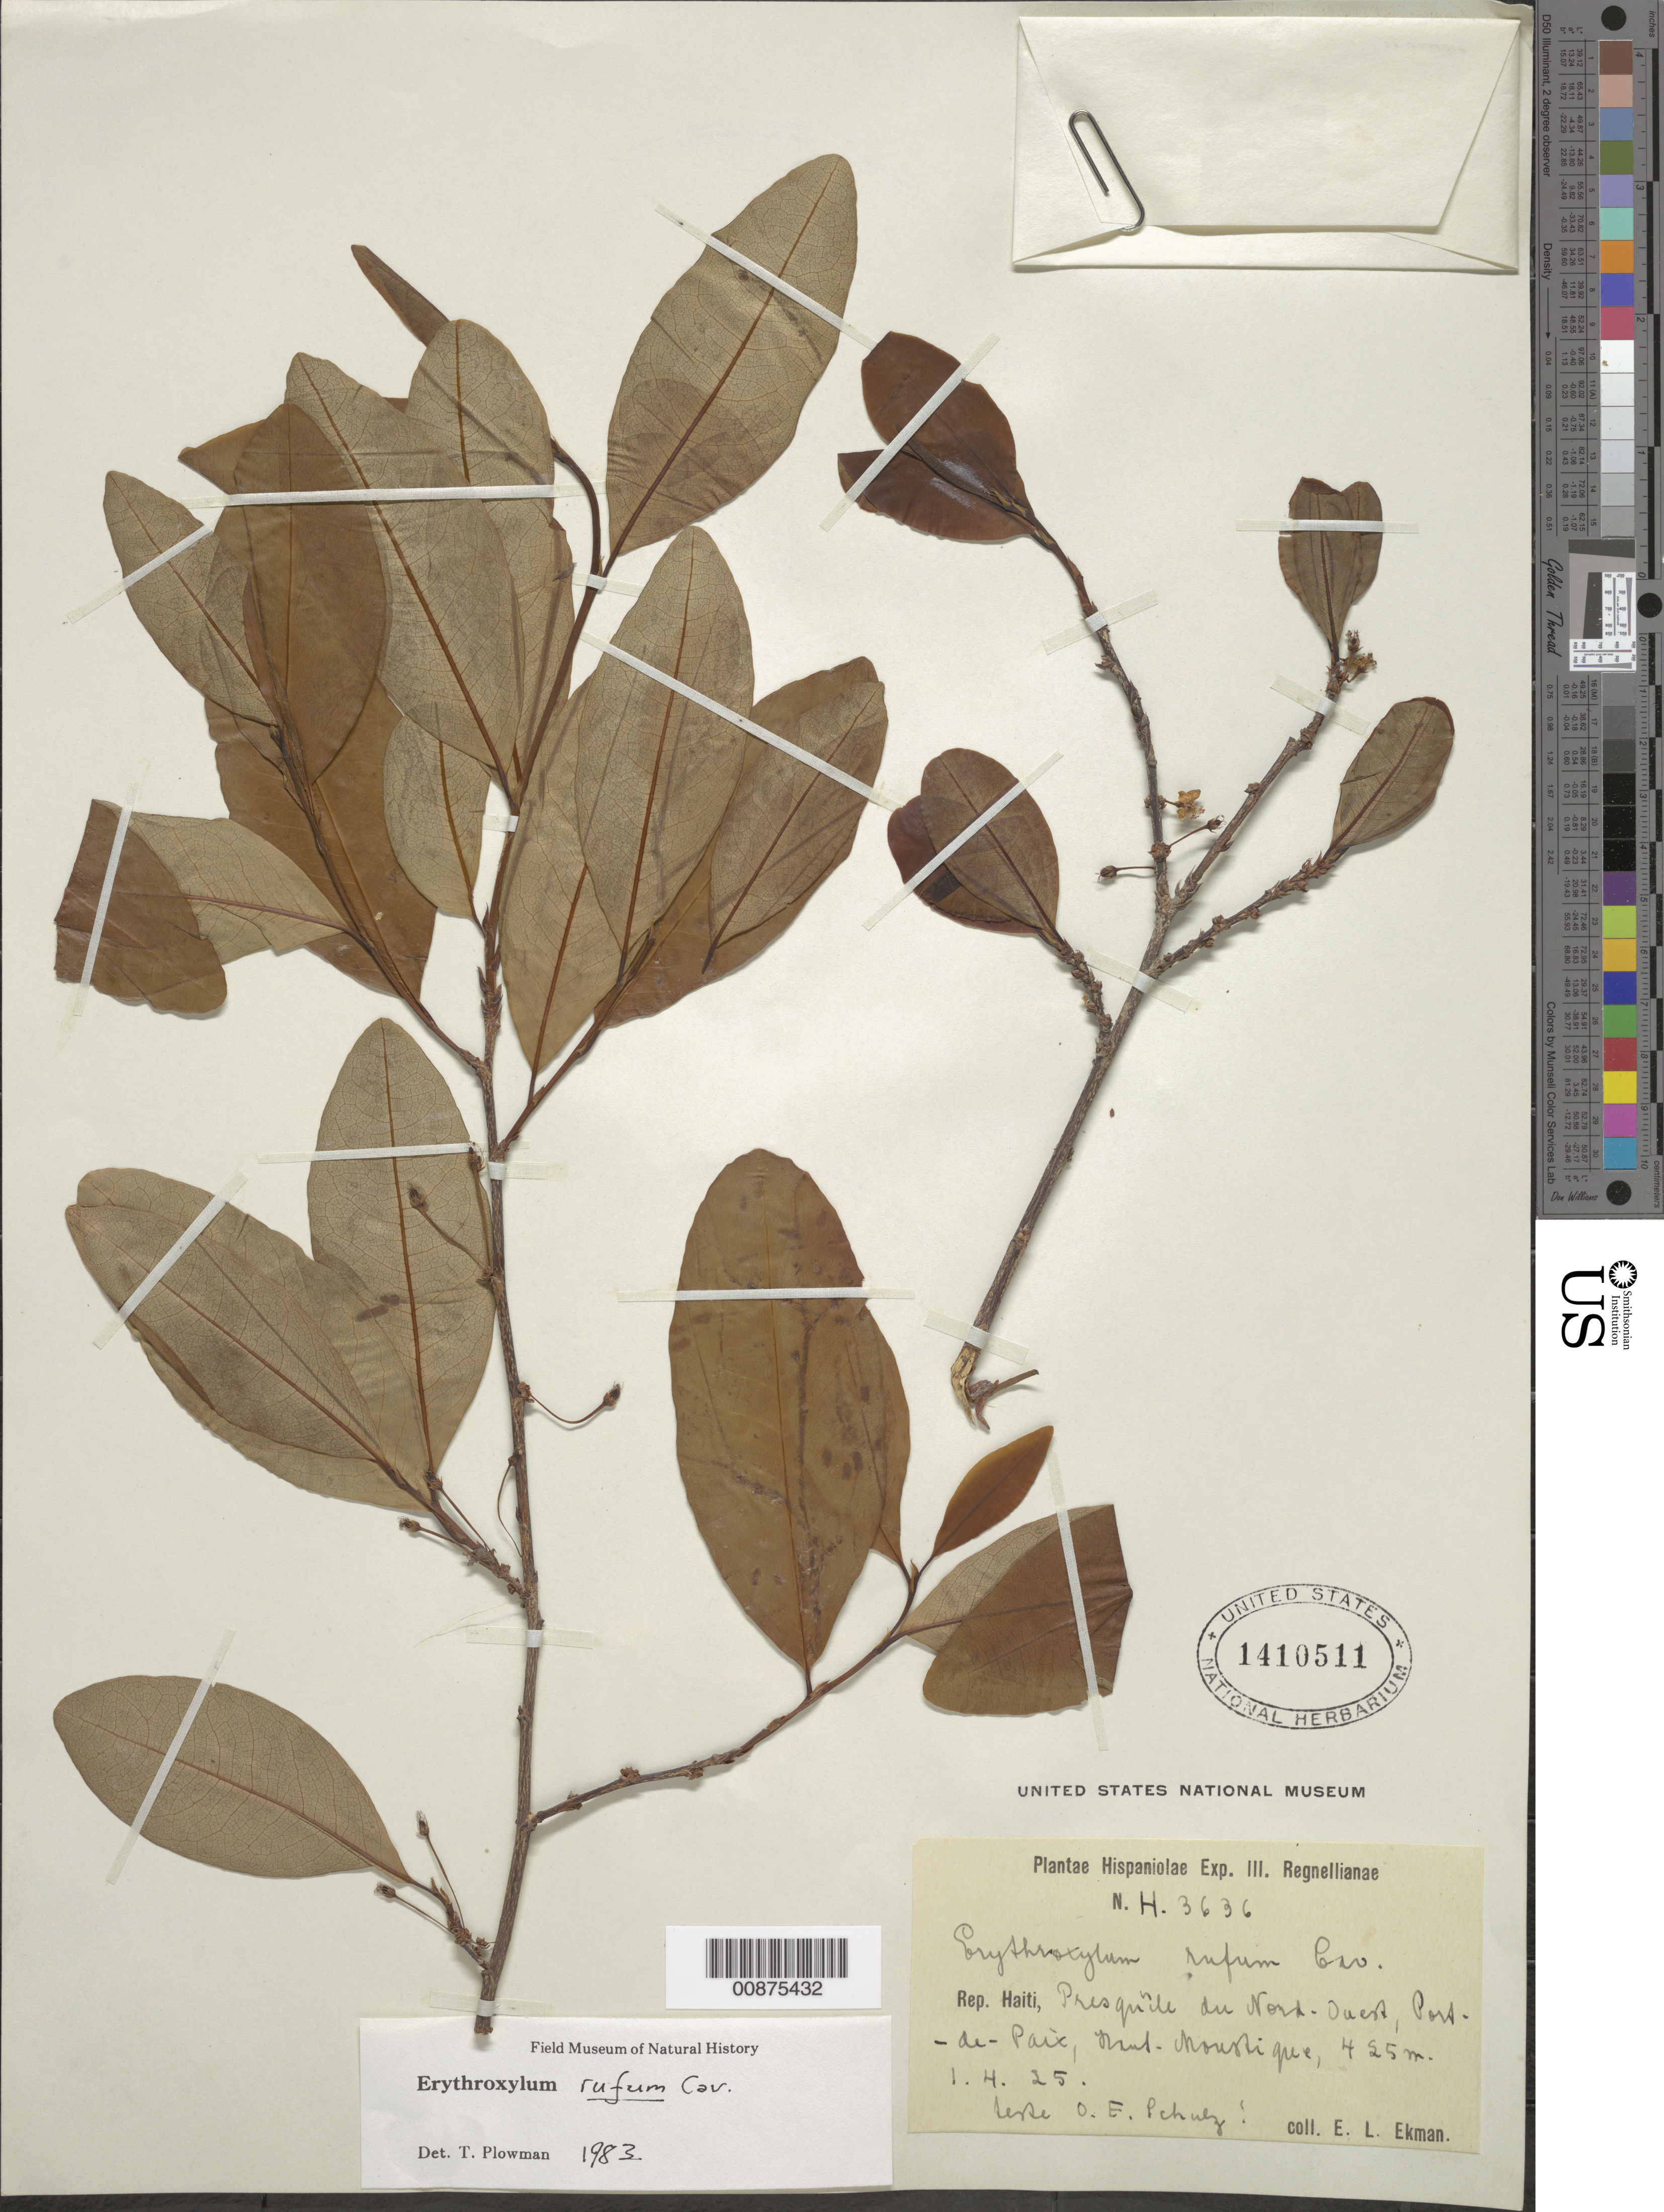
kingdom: Plantae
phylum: Tracheophyta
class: Magnoliopsida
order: Malpighiales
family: Erythroxylaceae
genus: Erythroxylum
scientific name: Erythroxylum rufum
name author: Cav.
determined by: Plowman, Timothy C.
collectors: E. L. Ekman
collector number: H 3636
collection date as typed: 01 Apr 1925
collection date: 1925-04-01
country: Haiti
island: Hispaniola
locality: Presqu'île du Nord-Ouest, Port-de-Paix, Haut-Moustique.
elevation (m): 425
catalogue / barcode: US 1410511